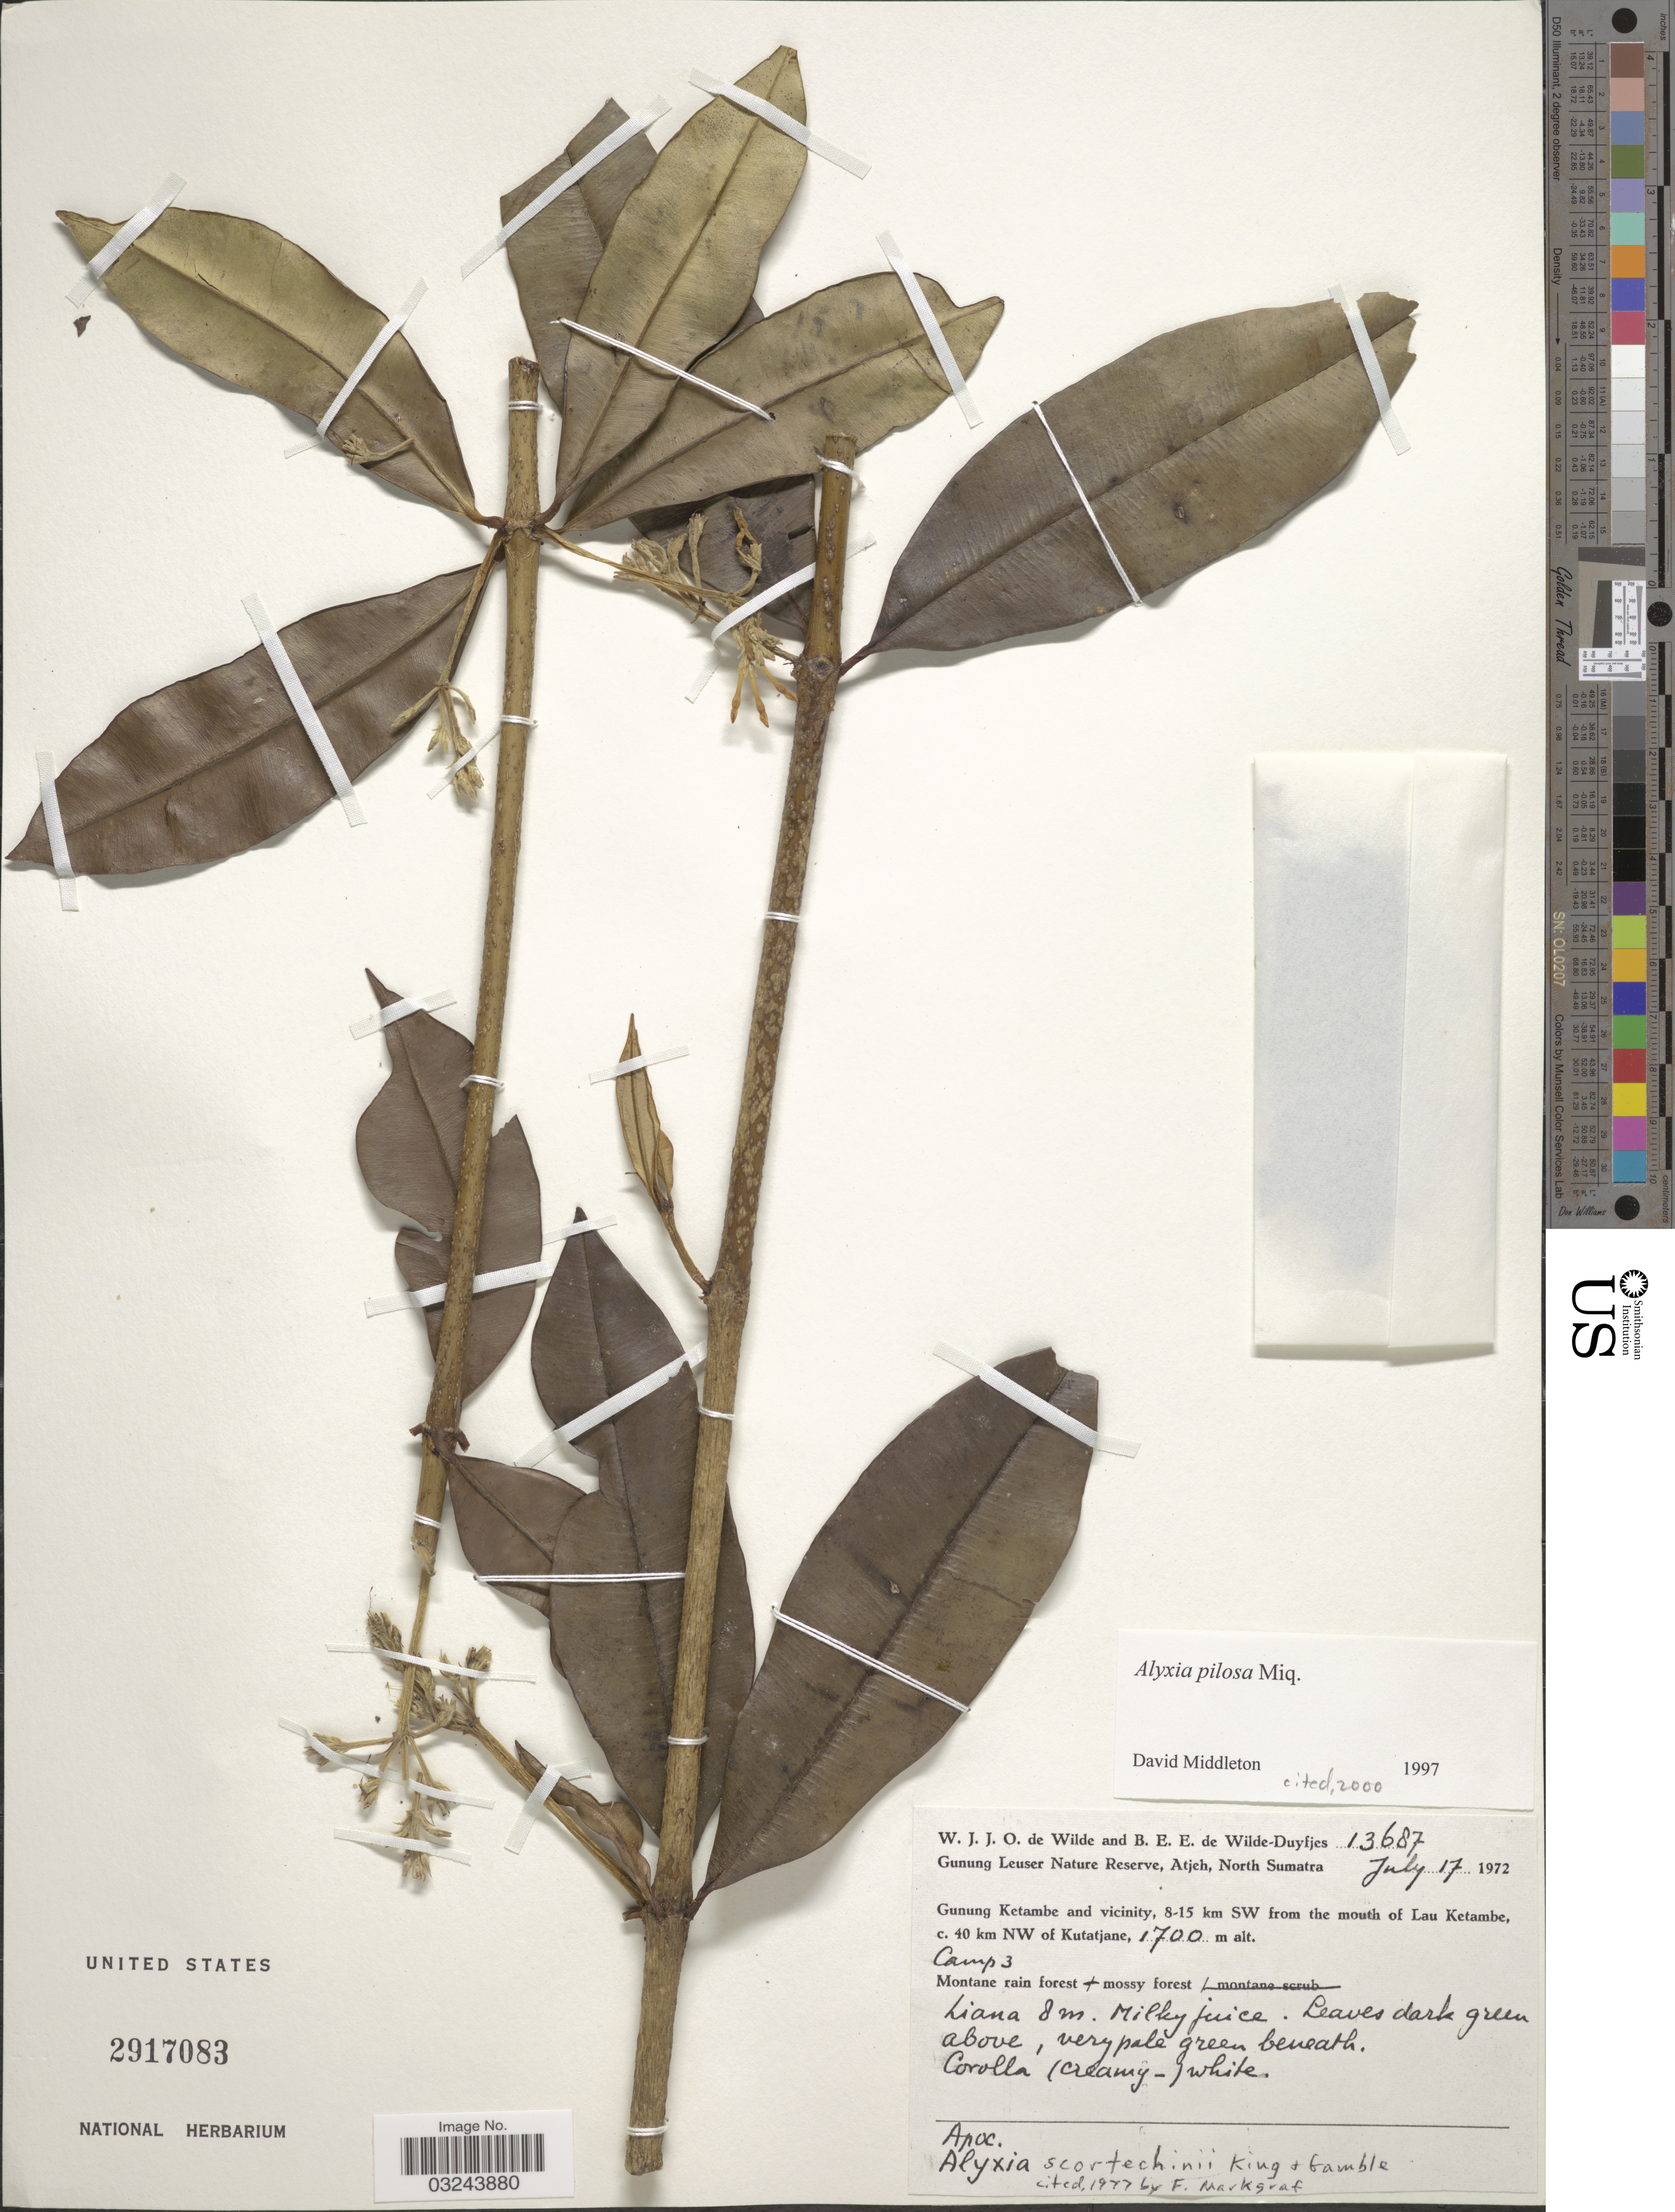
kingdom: Plantae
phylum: Tracheophyta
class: Magnoliopsida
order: Gentianales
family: Apocynaceae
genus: Alyxia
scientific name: Alyxia pilosa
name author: Miq.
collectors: W. J. de Wilde & B. E. de Wilde-Duyfjes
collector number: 13687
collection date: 1972-07-17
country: Indonesia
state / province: Sumatra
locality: Gunung Leuser Nature Reserve. Atjeh, North Sumatra. Gunung Ketambe and vicinity, 8-15 km WSW from the mouth of Lau Ketambe, c. 40 km WNW of Kutatjane. Camp 3.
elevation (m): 1700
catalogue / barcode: US 2917083